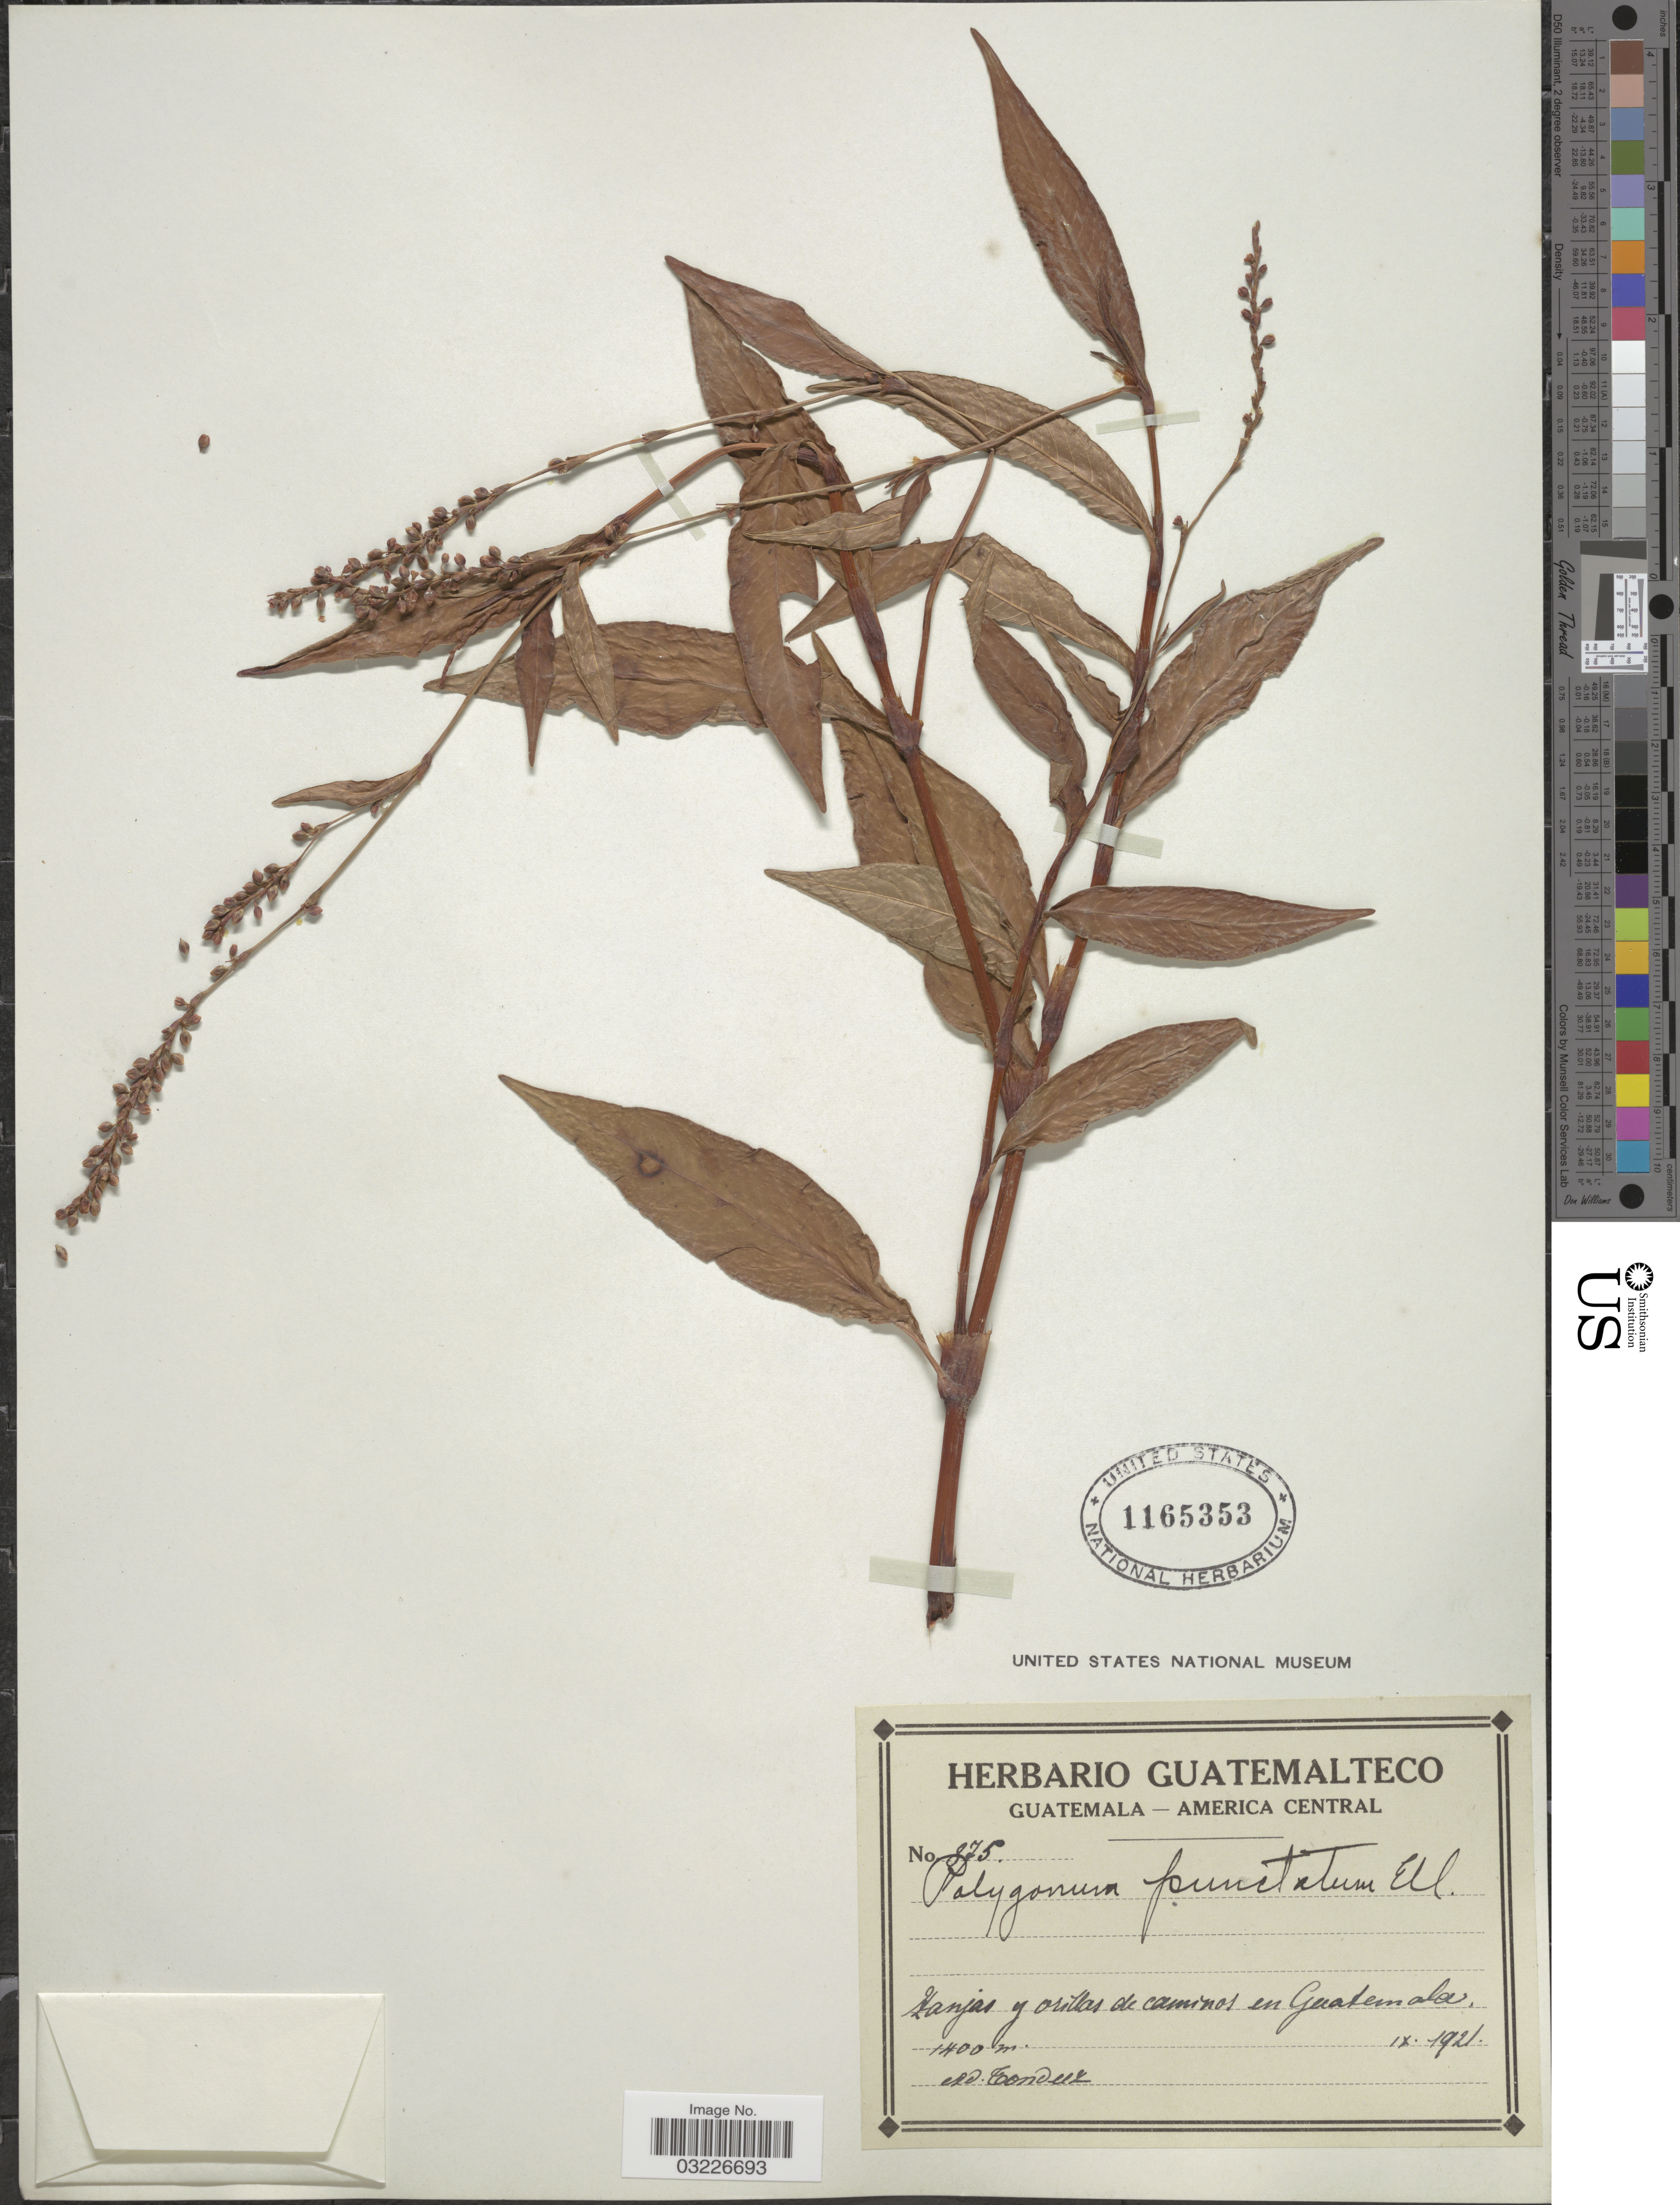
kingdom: Plantae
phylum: Tracheophyta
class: Magnoliopsida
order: Caryophyllales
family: Polygonaceae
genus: Persicaria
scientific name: Persicaria punctata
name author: (Elliott) Small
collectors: A. Tonduz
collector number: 875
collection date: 1921-09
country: Guatemala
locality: Zanjas y orillas de caminos en Guatemala.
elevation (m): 1400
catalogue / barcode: US 1165353